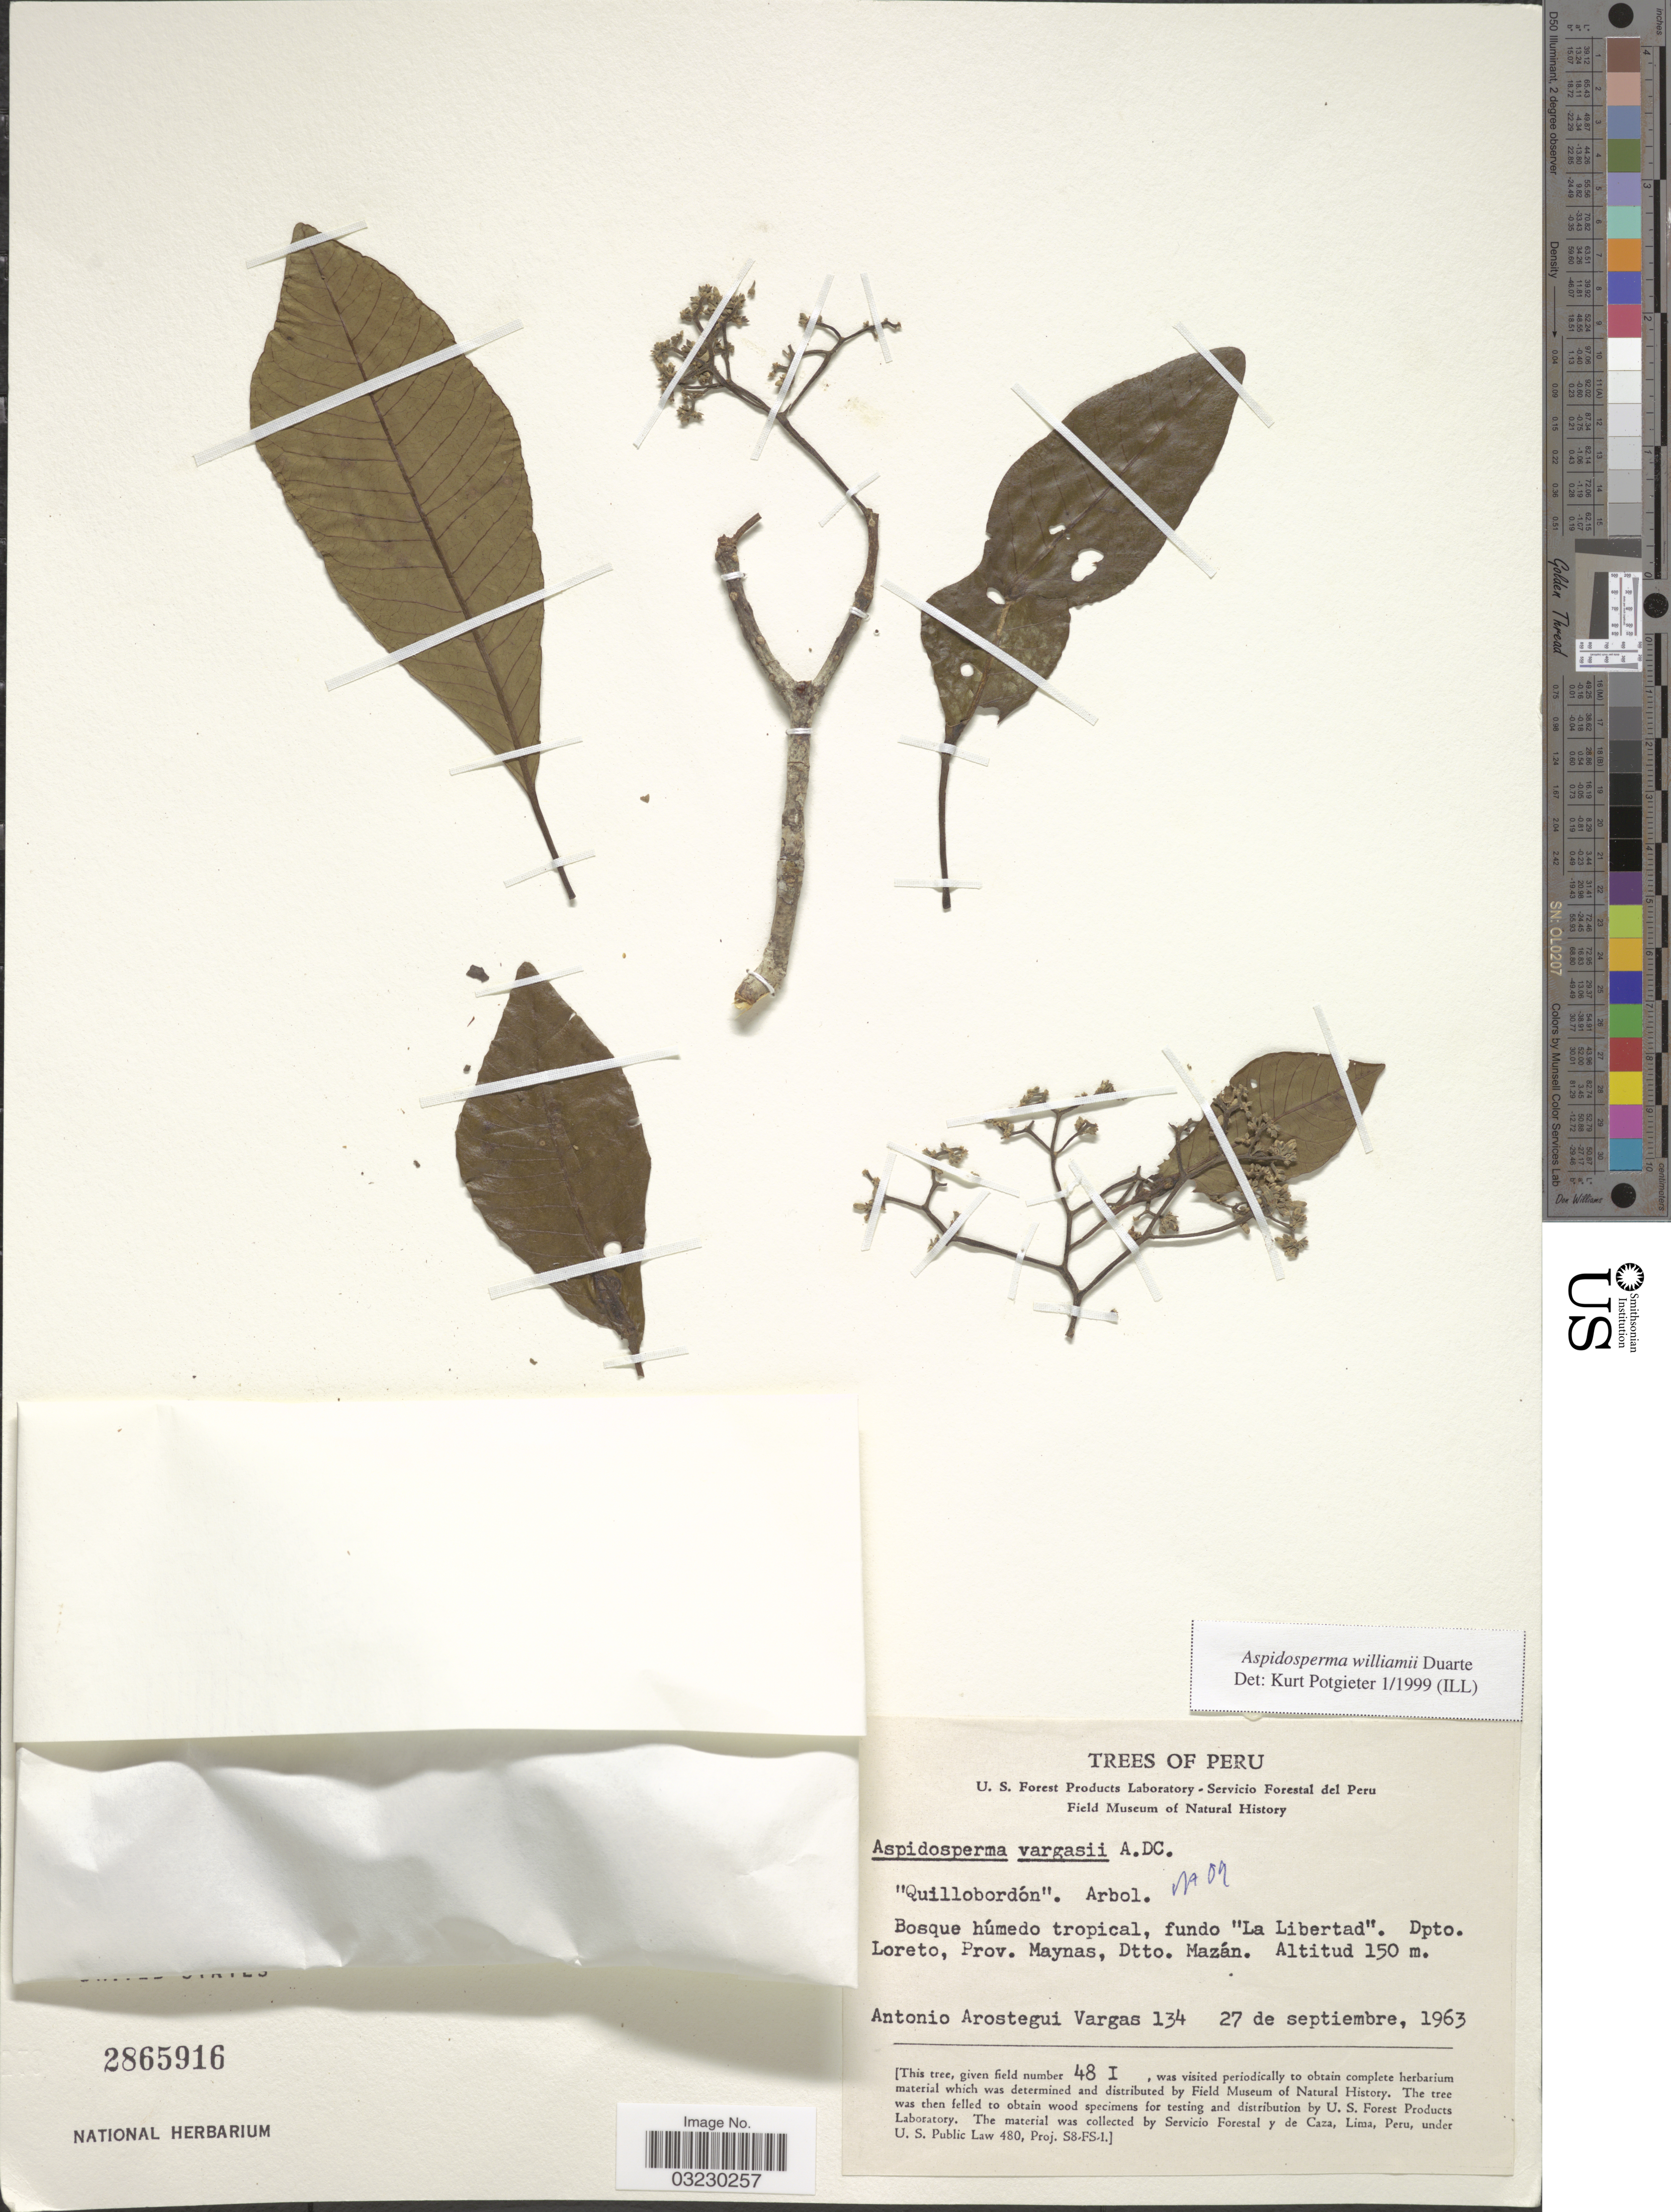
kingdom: Plantae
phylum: Tracheophyta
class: Magnoliopsida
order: Gentianales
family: Apocynaceae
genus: Aspidosperma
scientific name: Aspidosperma williamii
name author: Duarte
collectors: A. Vargas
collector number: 134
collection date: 1963-09-27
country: Peru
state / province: Loreto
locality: Dpto. Loreto, Prov. Maynas, Dtto. Mazán.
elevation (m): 150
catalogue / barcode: US 2865916